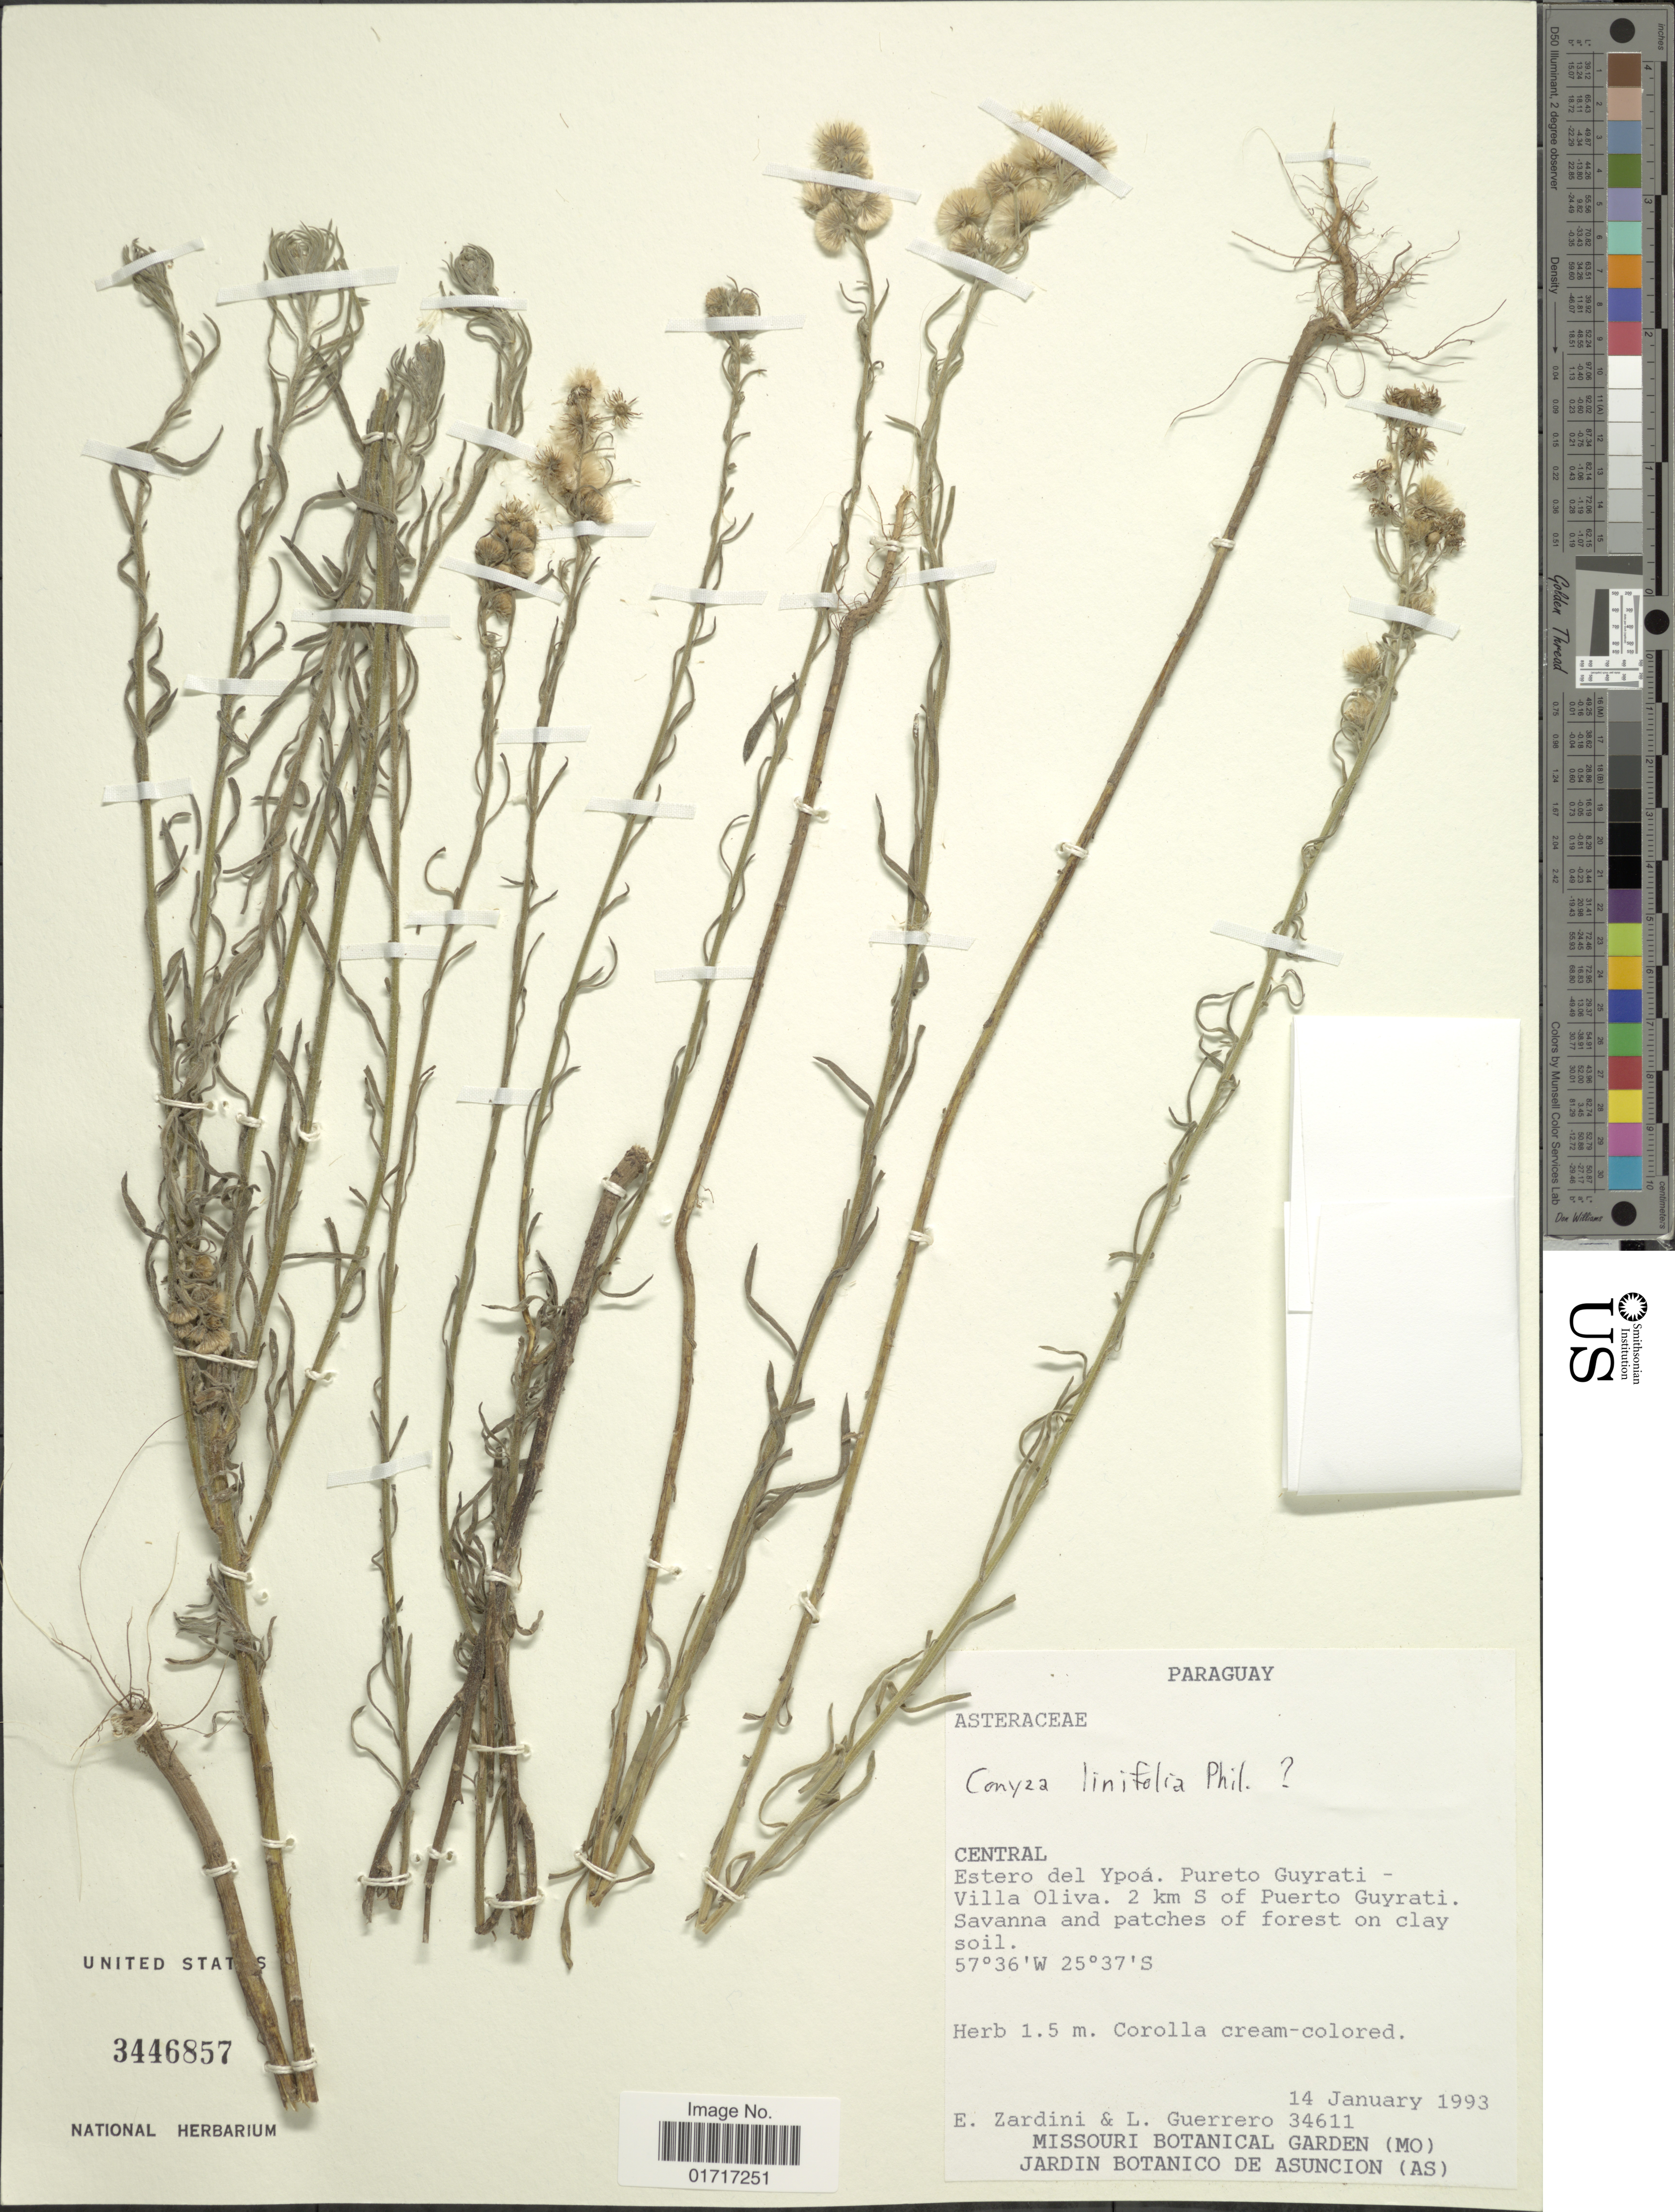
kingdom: Plantae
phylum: Tracheophyta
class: Magnoliopsida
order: Asterales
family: Asteraceae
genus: Conyza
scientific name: Conyza linifolia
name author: Phil.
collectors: E. M. Zardini & L. Guerrero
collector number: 34611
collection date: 1993-01-14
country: Paraguay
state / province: Central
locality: Central, Estrero del Ypoa, Pureto Guyrati-Villa Oliva,2 km S of Puerto Guyrati.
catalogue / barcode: US 3446857